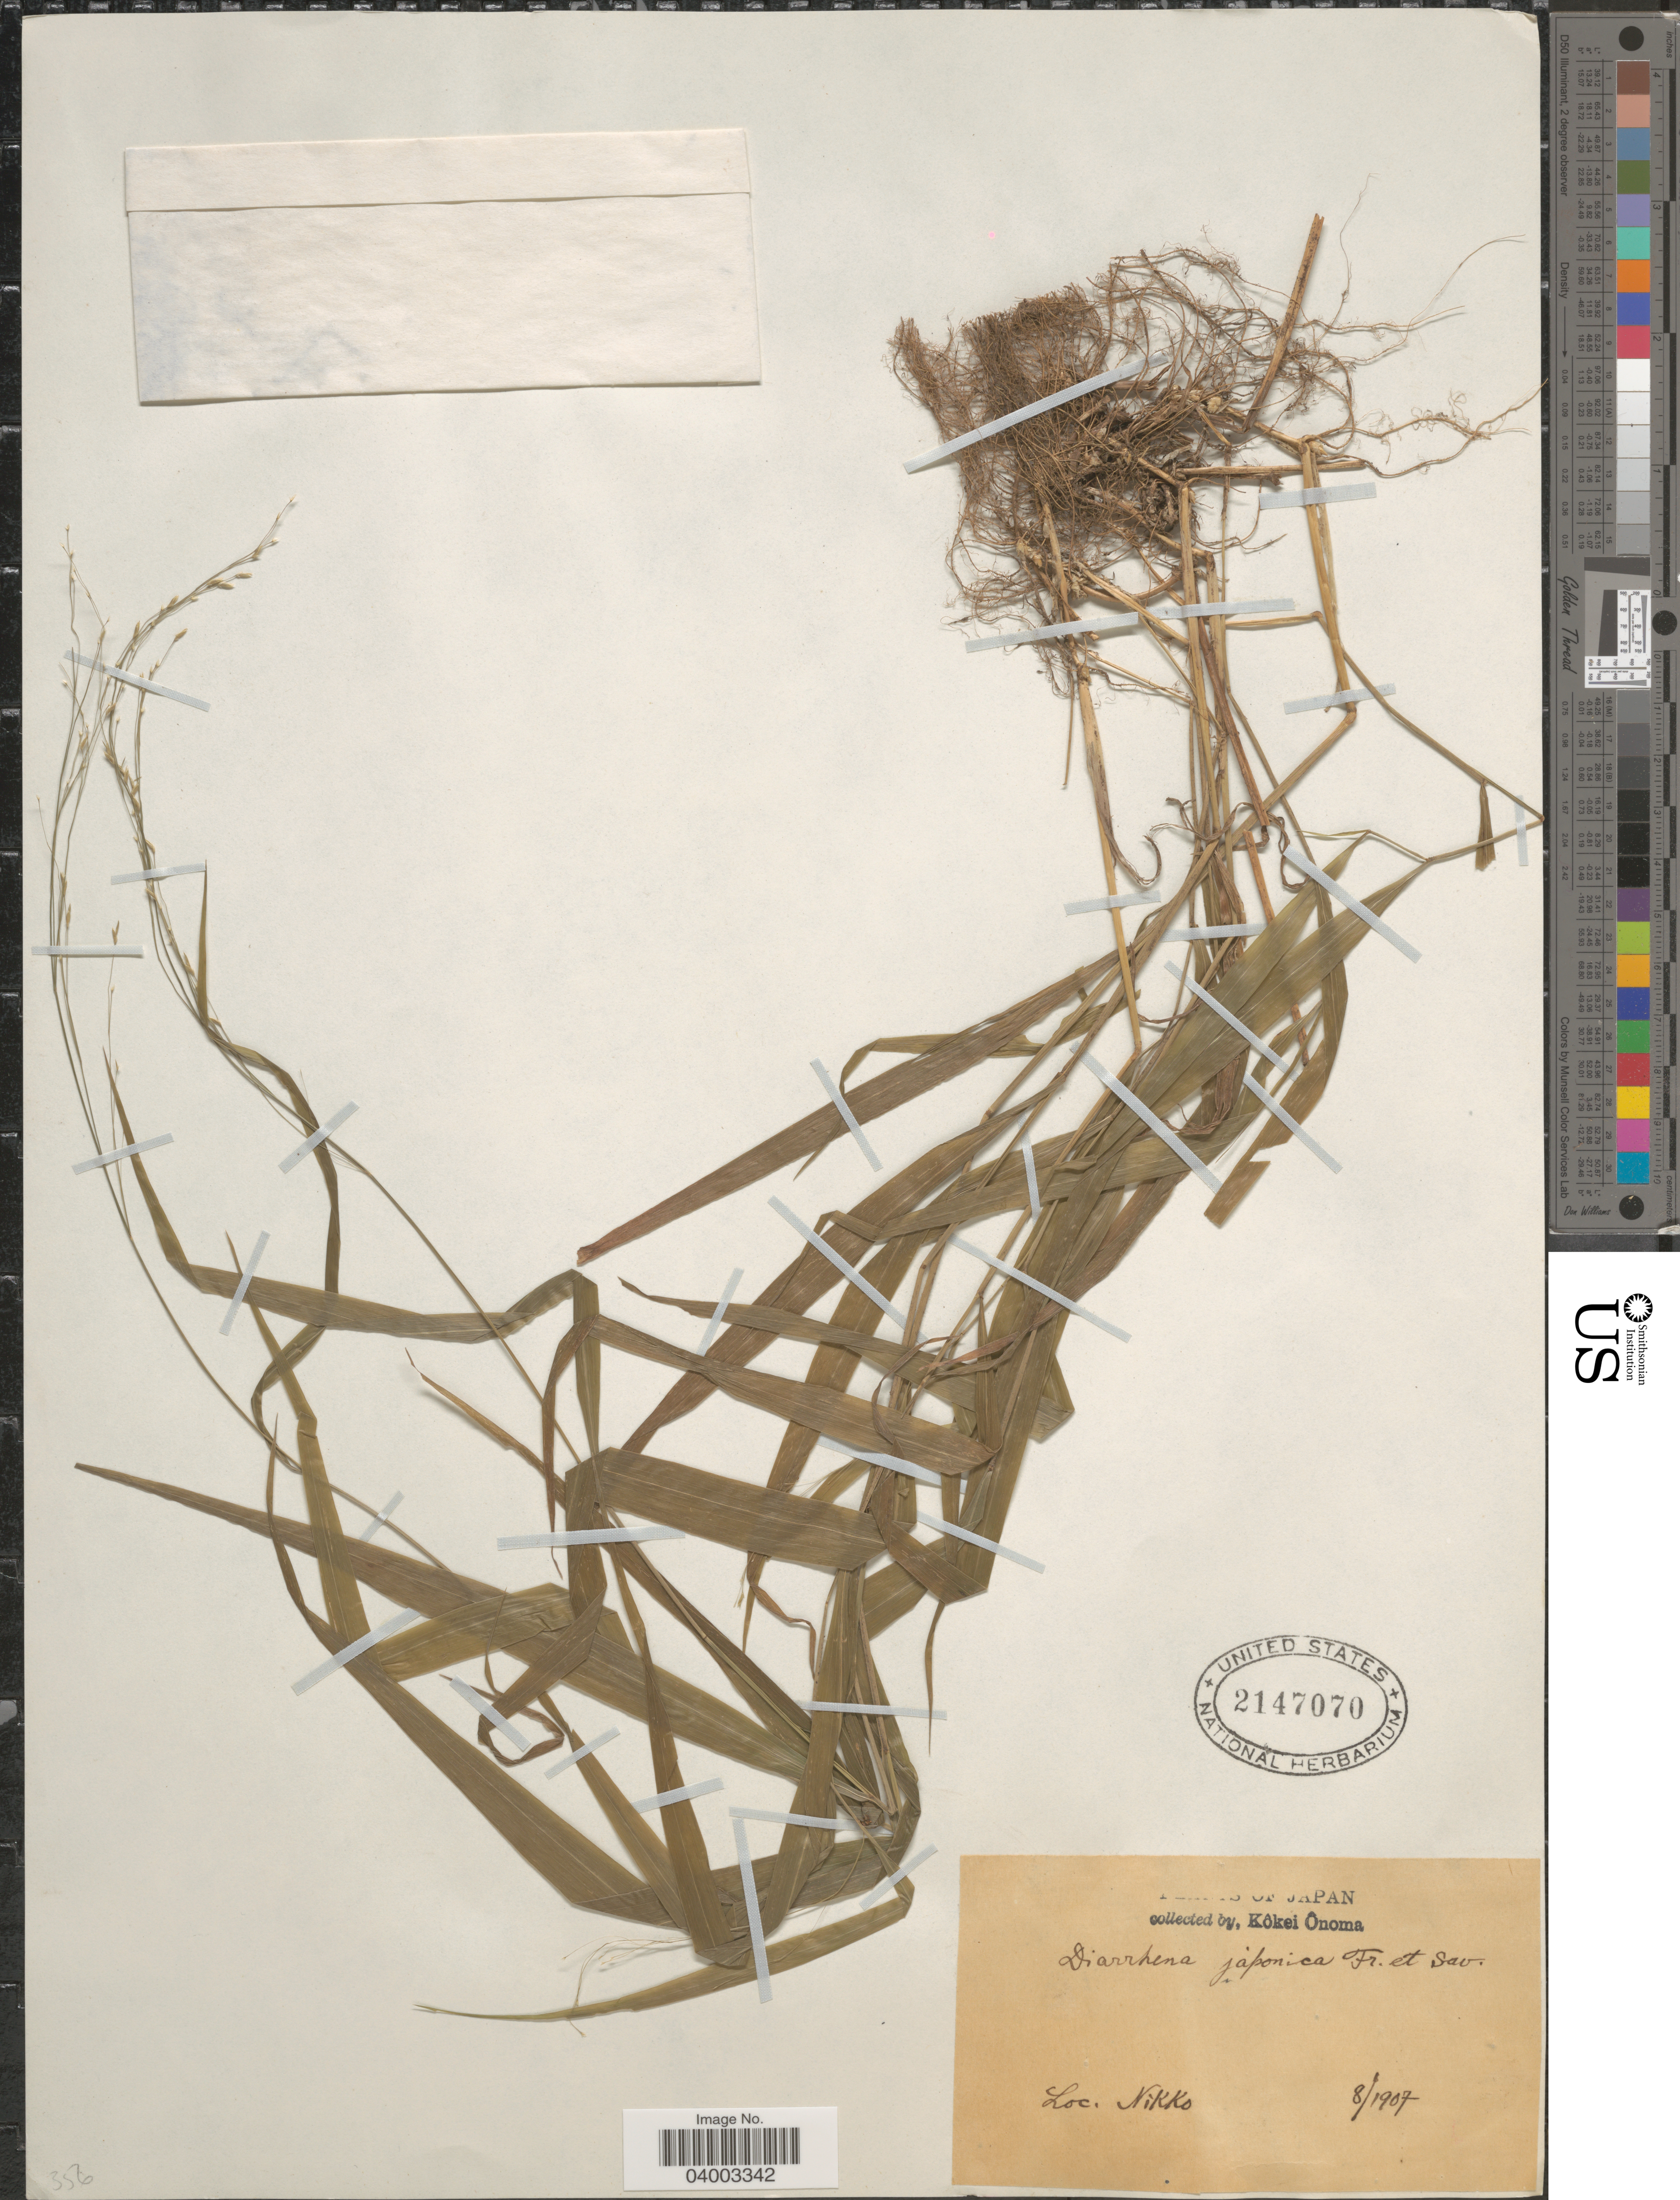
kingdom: Plantae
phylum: Tracheophyta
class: Liliopsida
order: Poales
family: Poaceae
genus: Diarrhena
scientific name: Diarrhena japonica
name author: Franch. & Sav.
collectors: K. Onoma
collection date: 1907-08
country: Japan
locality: Nikko.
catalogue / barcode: US 2147070